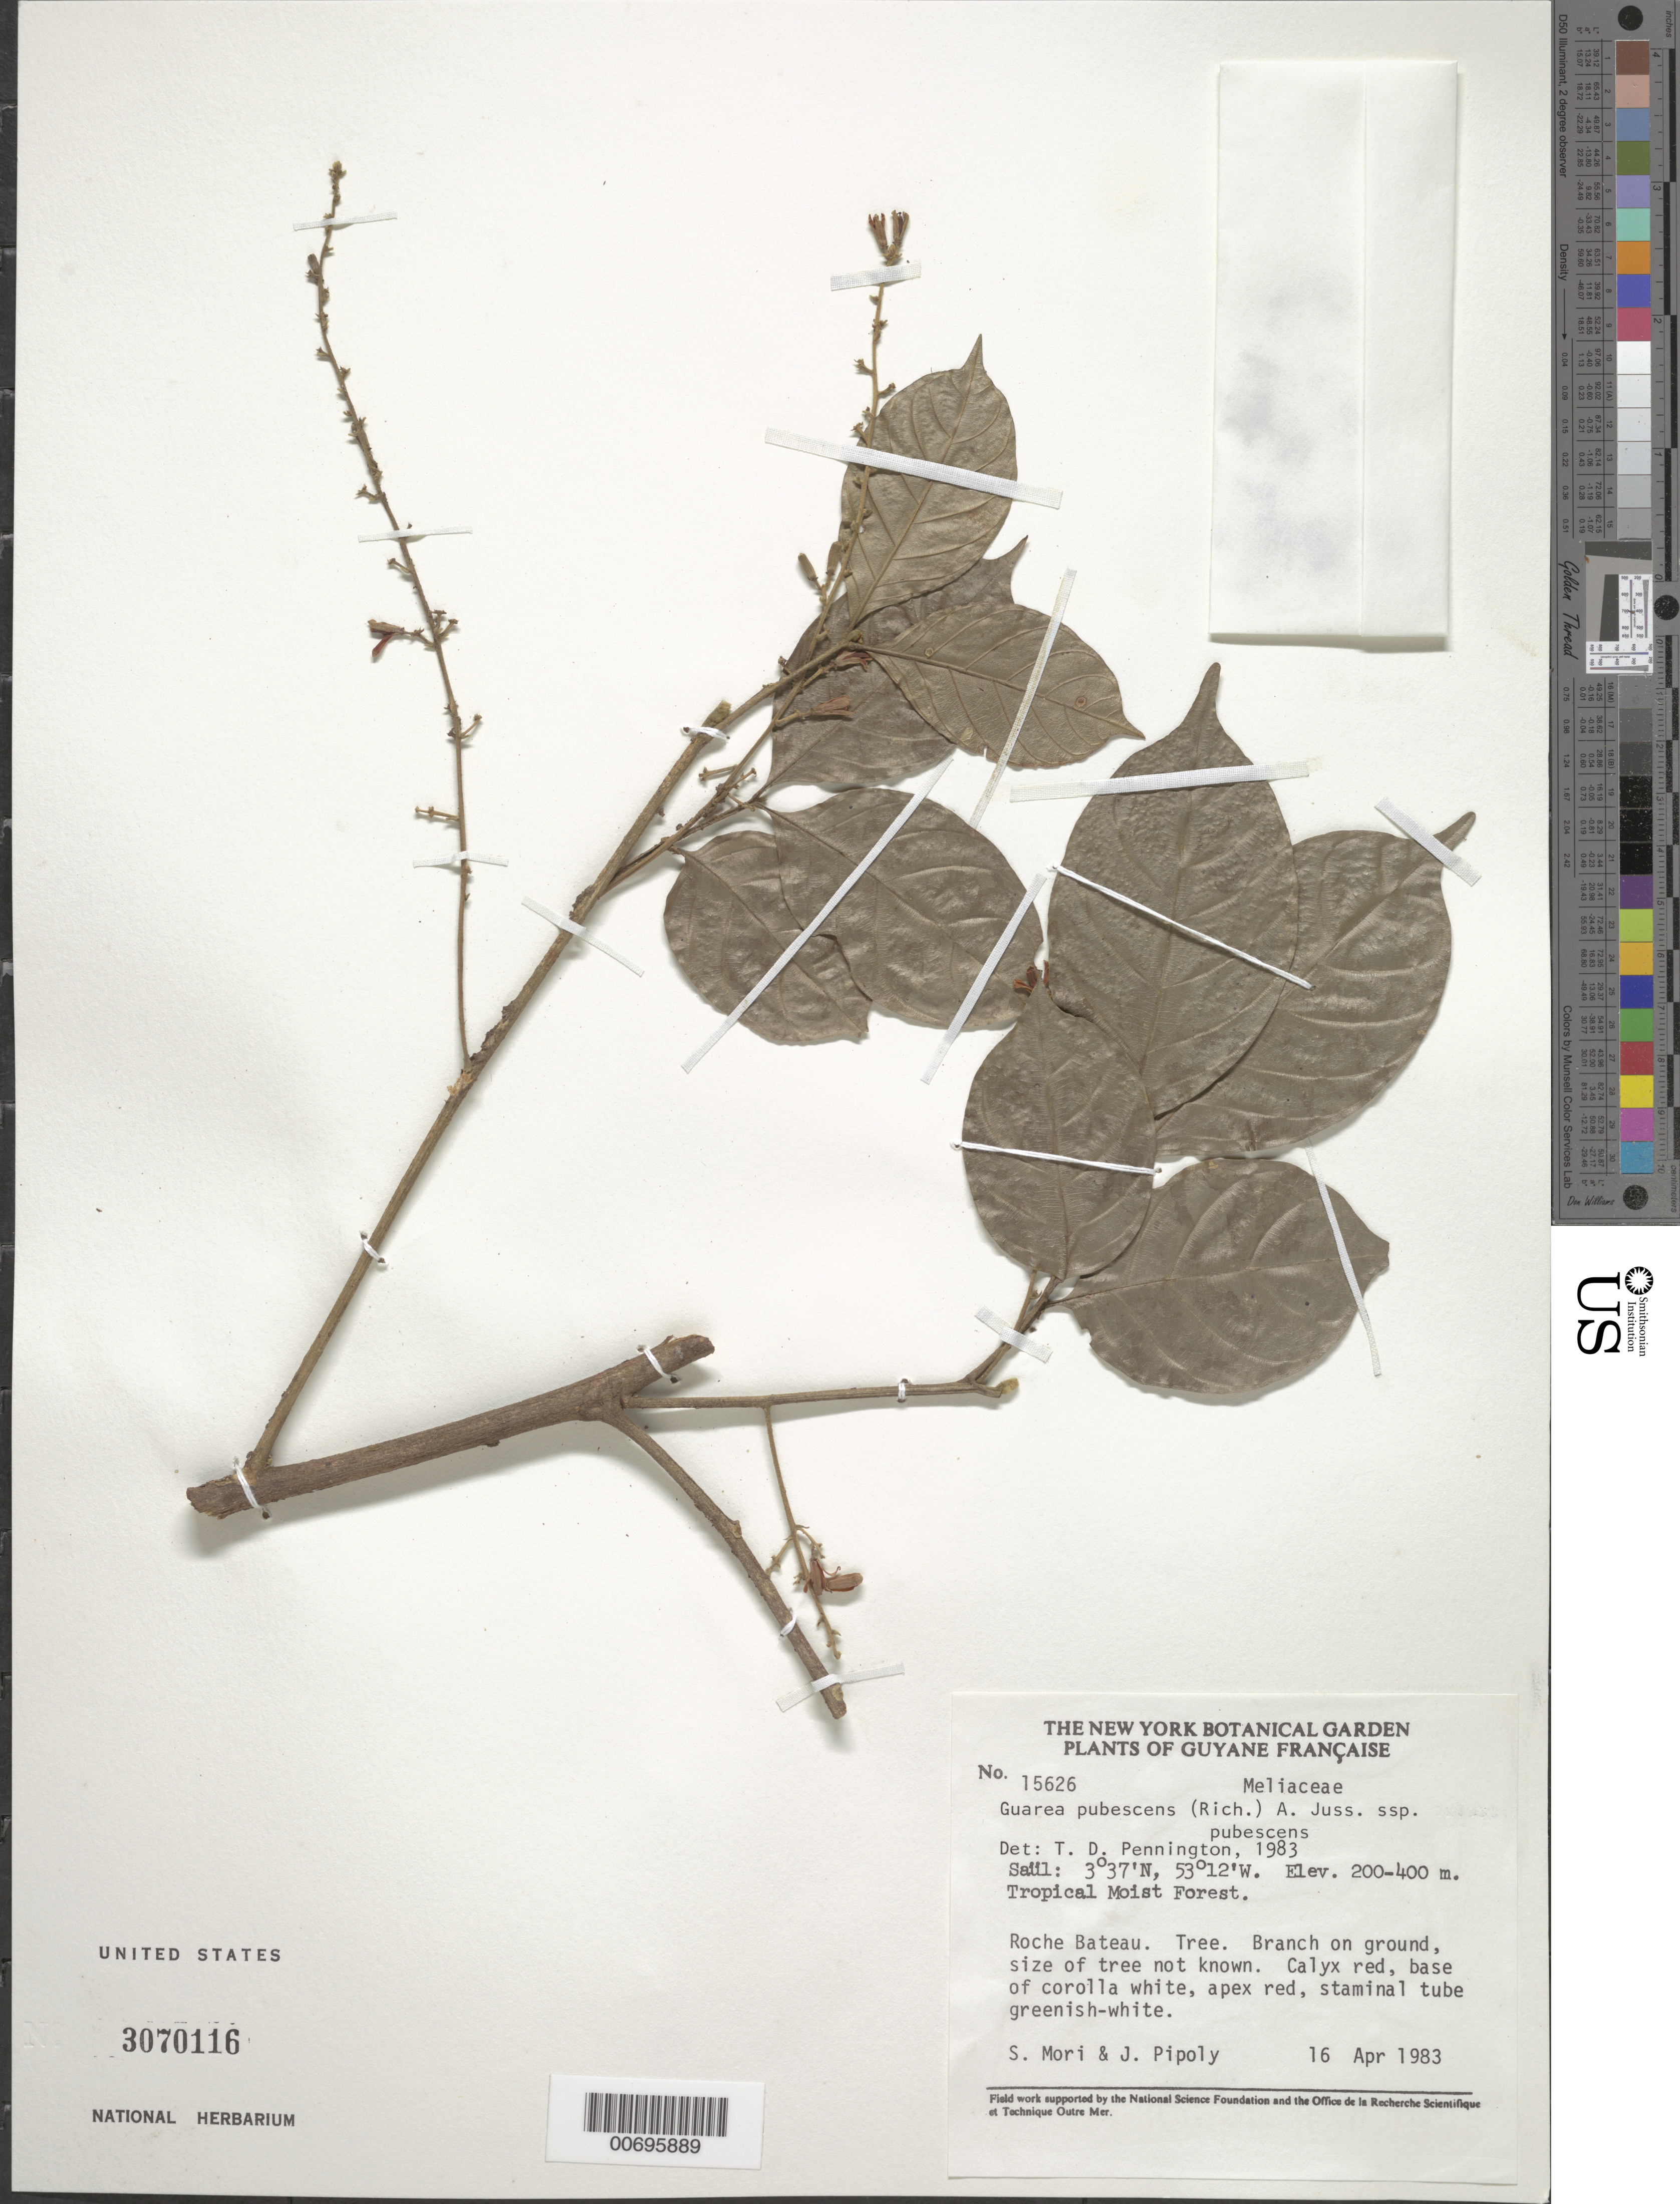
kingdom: Plantae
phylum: Tracheophyta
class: Magnoliopsida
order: Sapindales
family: Meliaceae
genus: Guarea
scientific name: Guarea pubescens subsp. pubescens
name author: (Rich.) A. Juss.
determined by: Pennington, T. D., (K)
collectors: S. Mori & J. J. Pipoly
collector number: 15626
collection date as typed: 16-Apr-83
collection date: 1983-04-16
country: French Guiana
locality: Saül, Roche Bateau Trail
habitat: Tropical moist forest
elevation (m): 200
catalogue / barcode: US 3070116